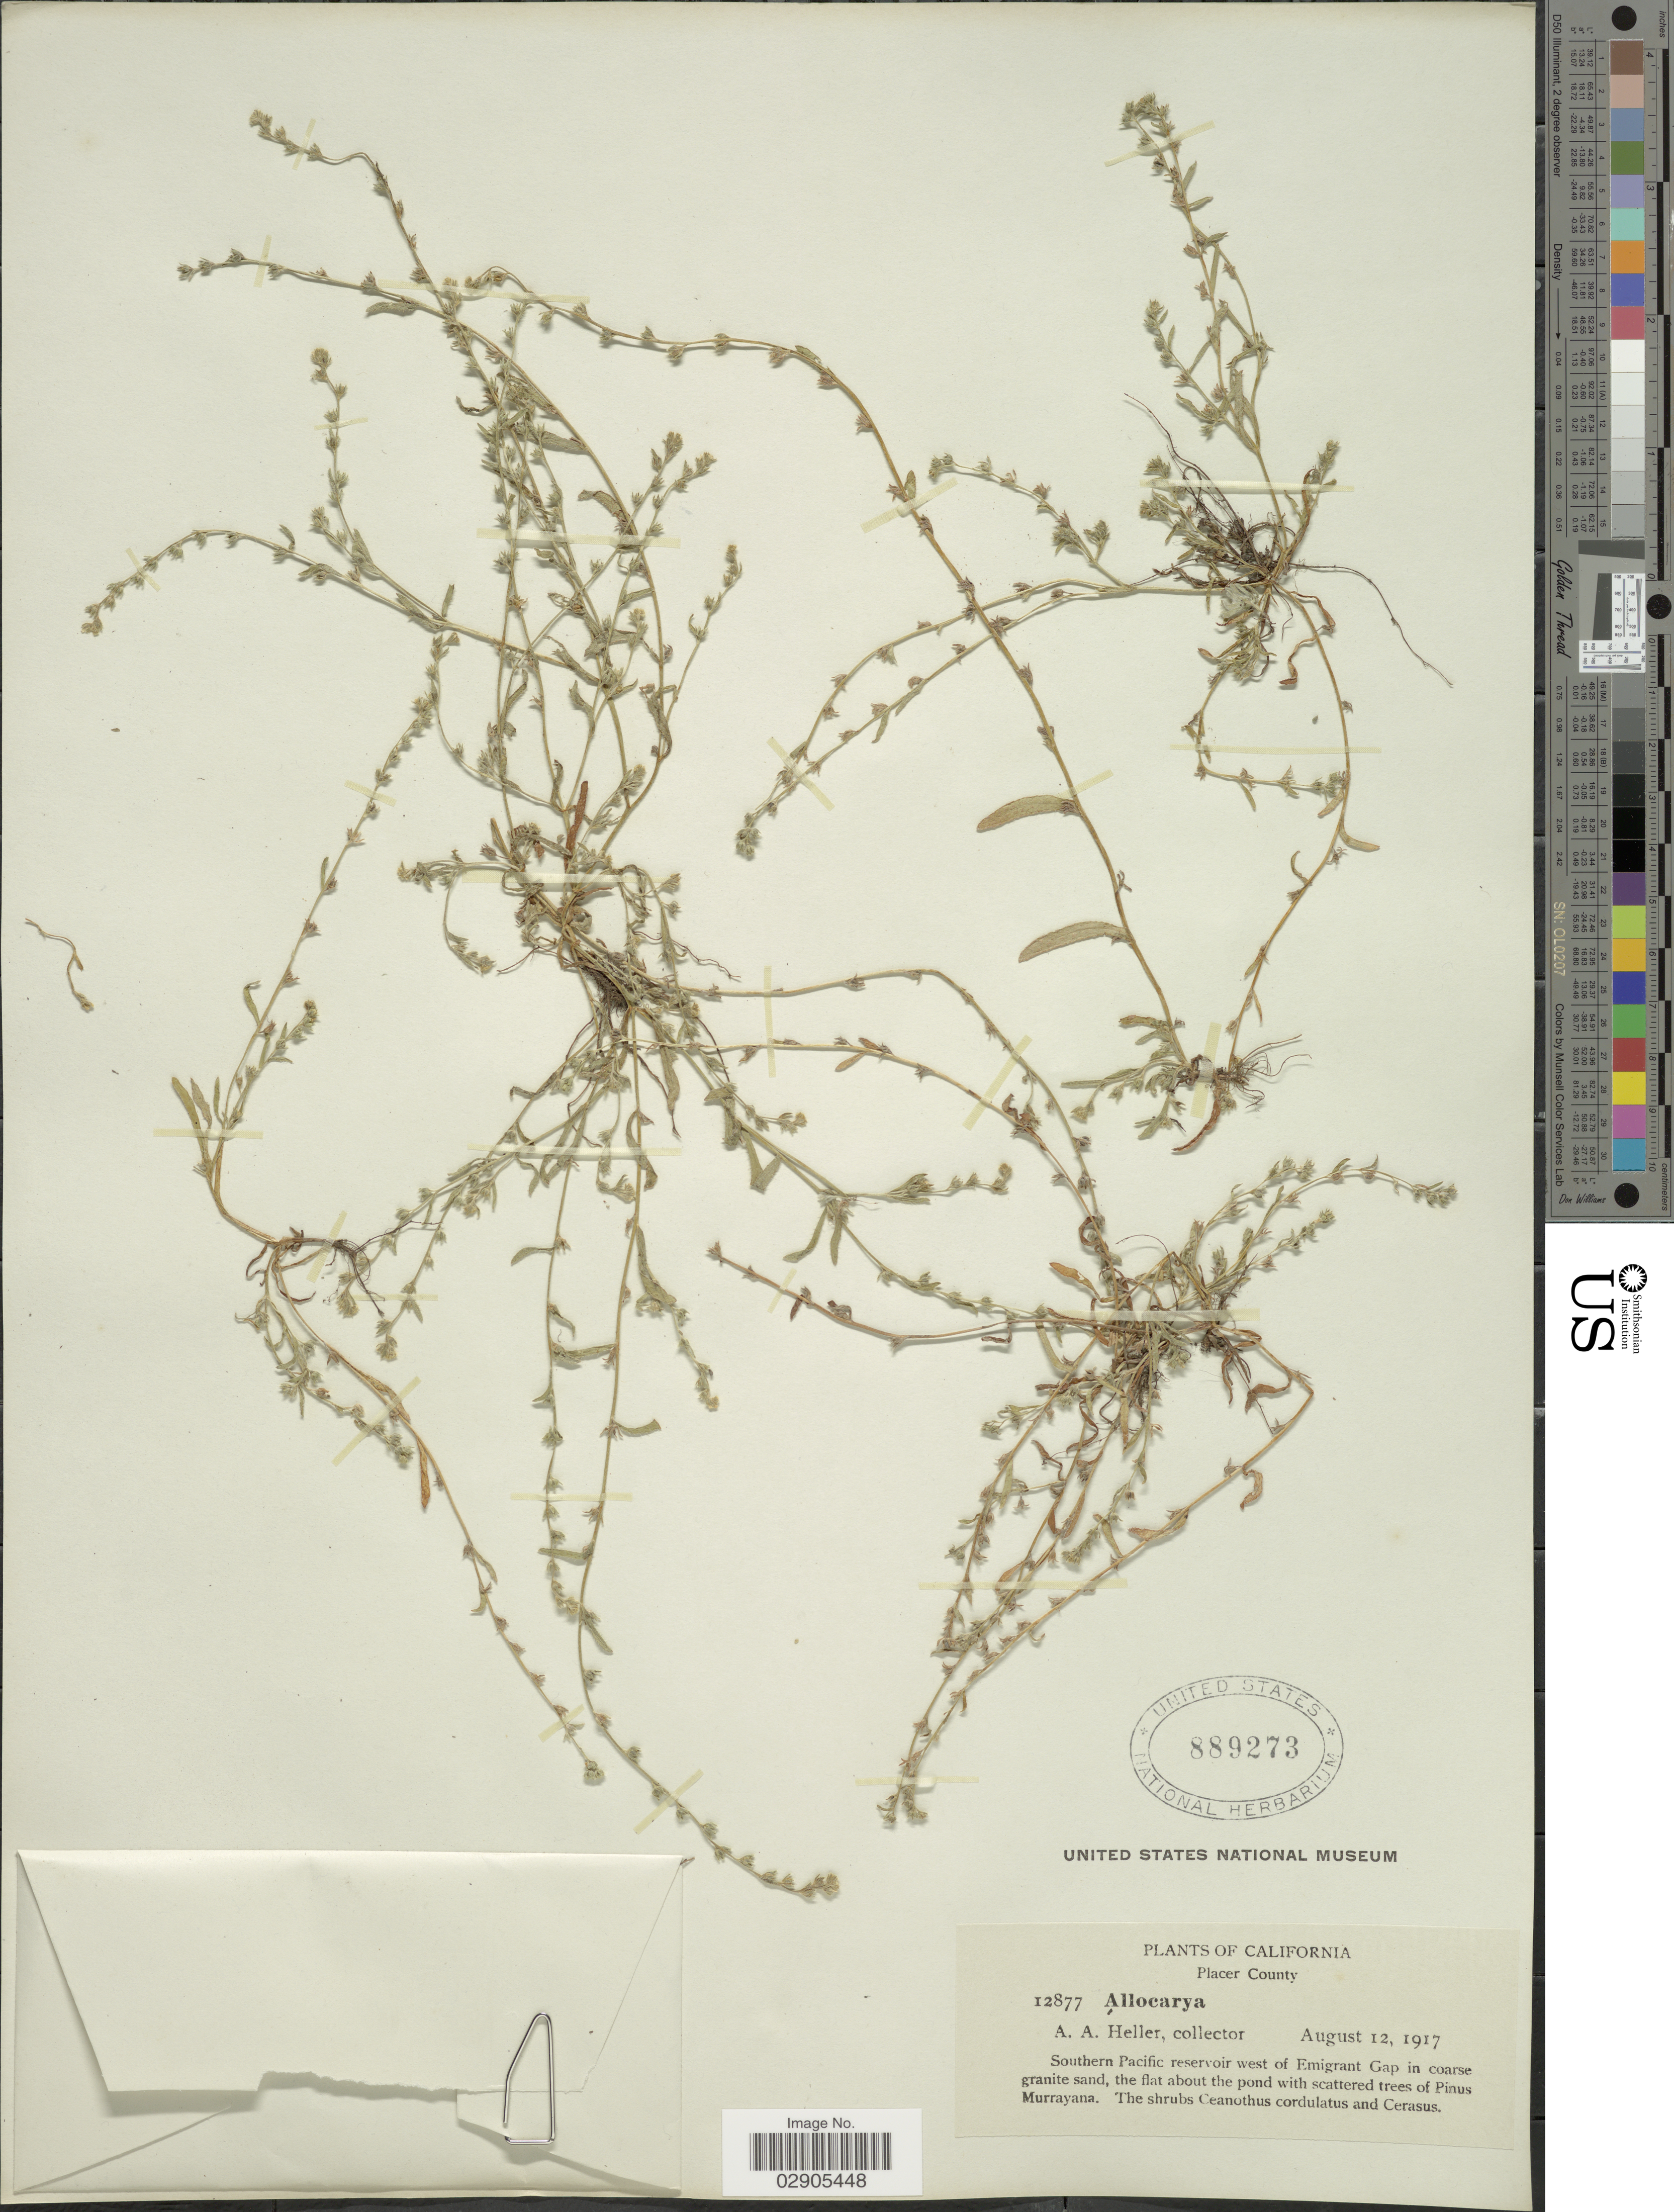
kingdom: Plantae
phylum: Tracheophyta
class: Magnoliopsida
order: Boraginales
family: Boraginaceae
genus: Allocarya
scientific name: Allocarya sp.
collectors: A. A. Heller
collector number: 12877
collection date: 1917-08-12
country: United States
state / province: California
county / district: Placer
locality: Placer County. Southern Pacific reservoir west of Emigrant Gap in coarse granite sand.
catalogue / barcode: US 889273